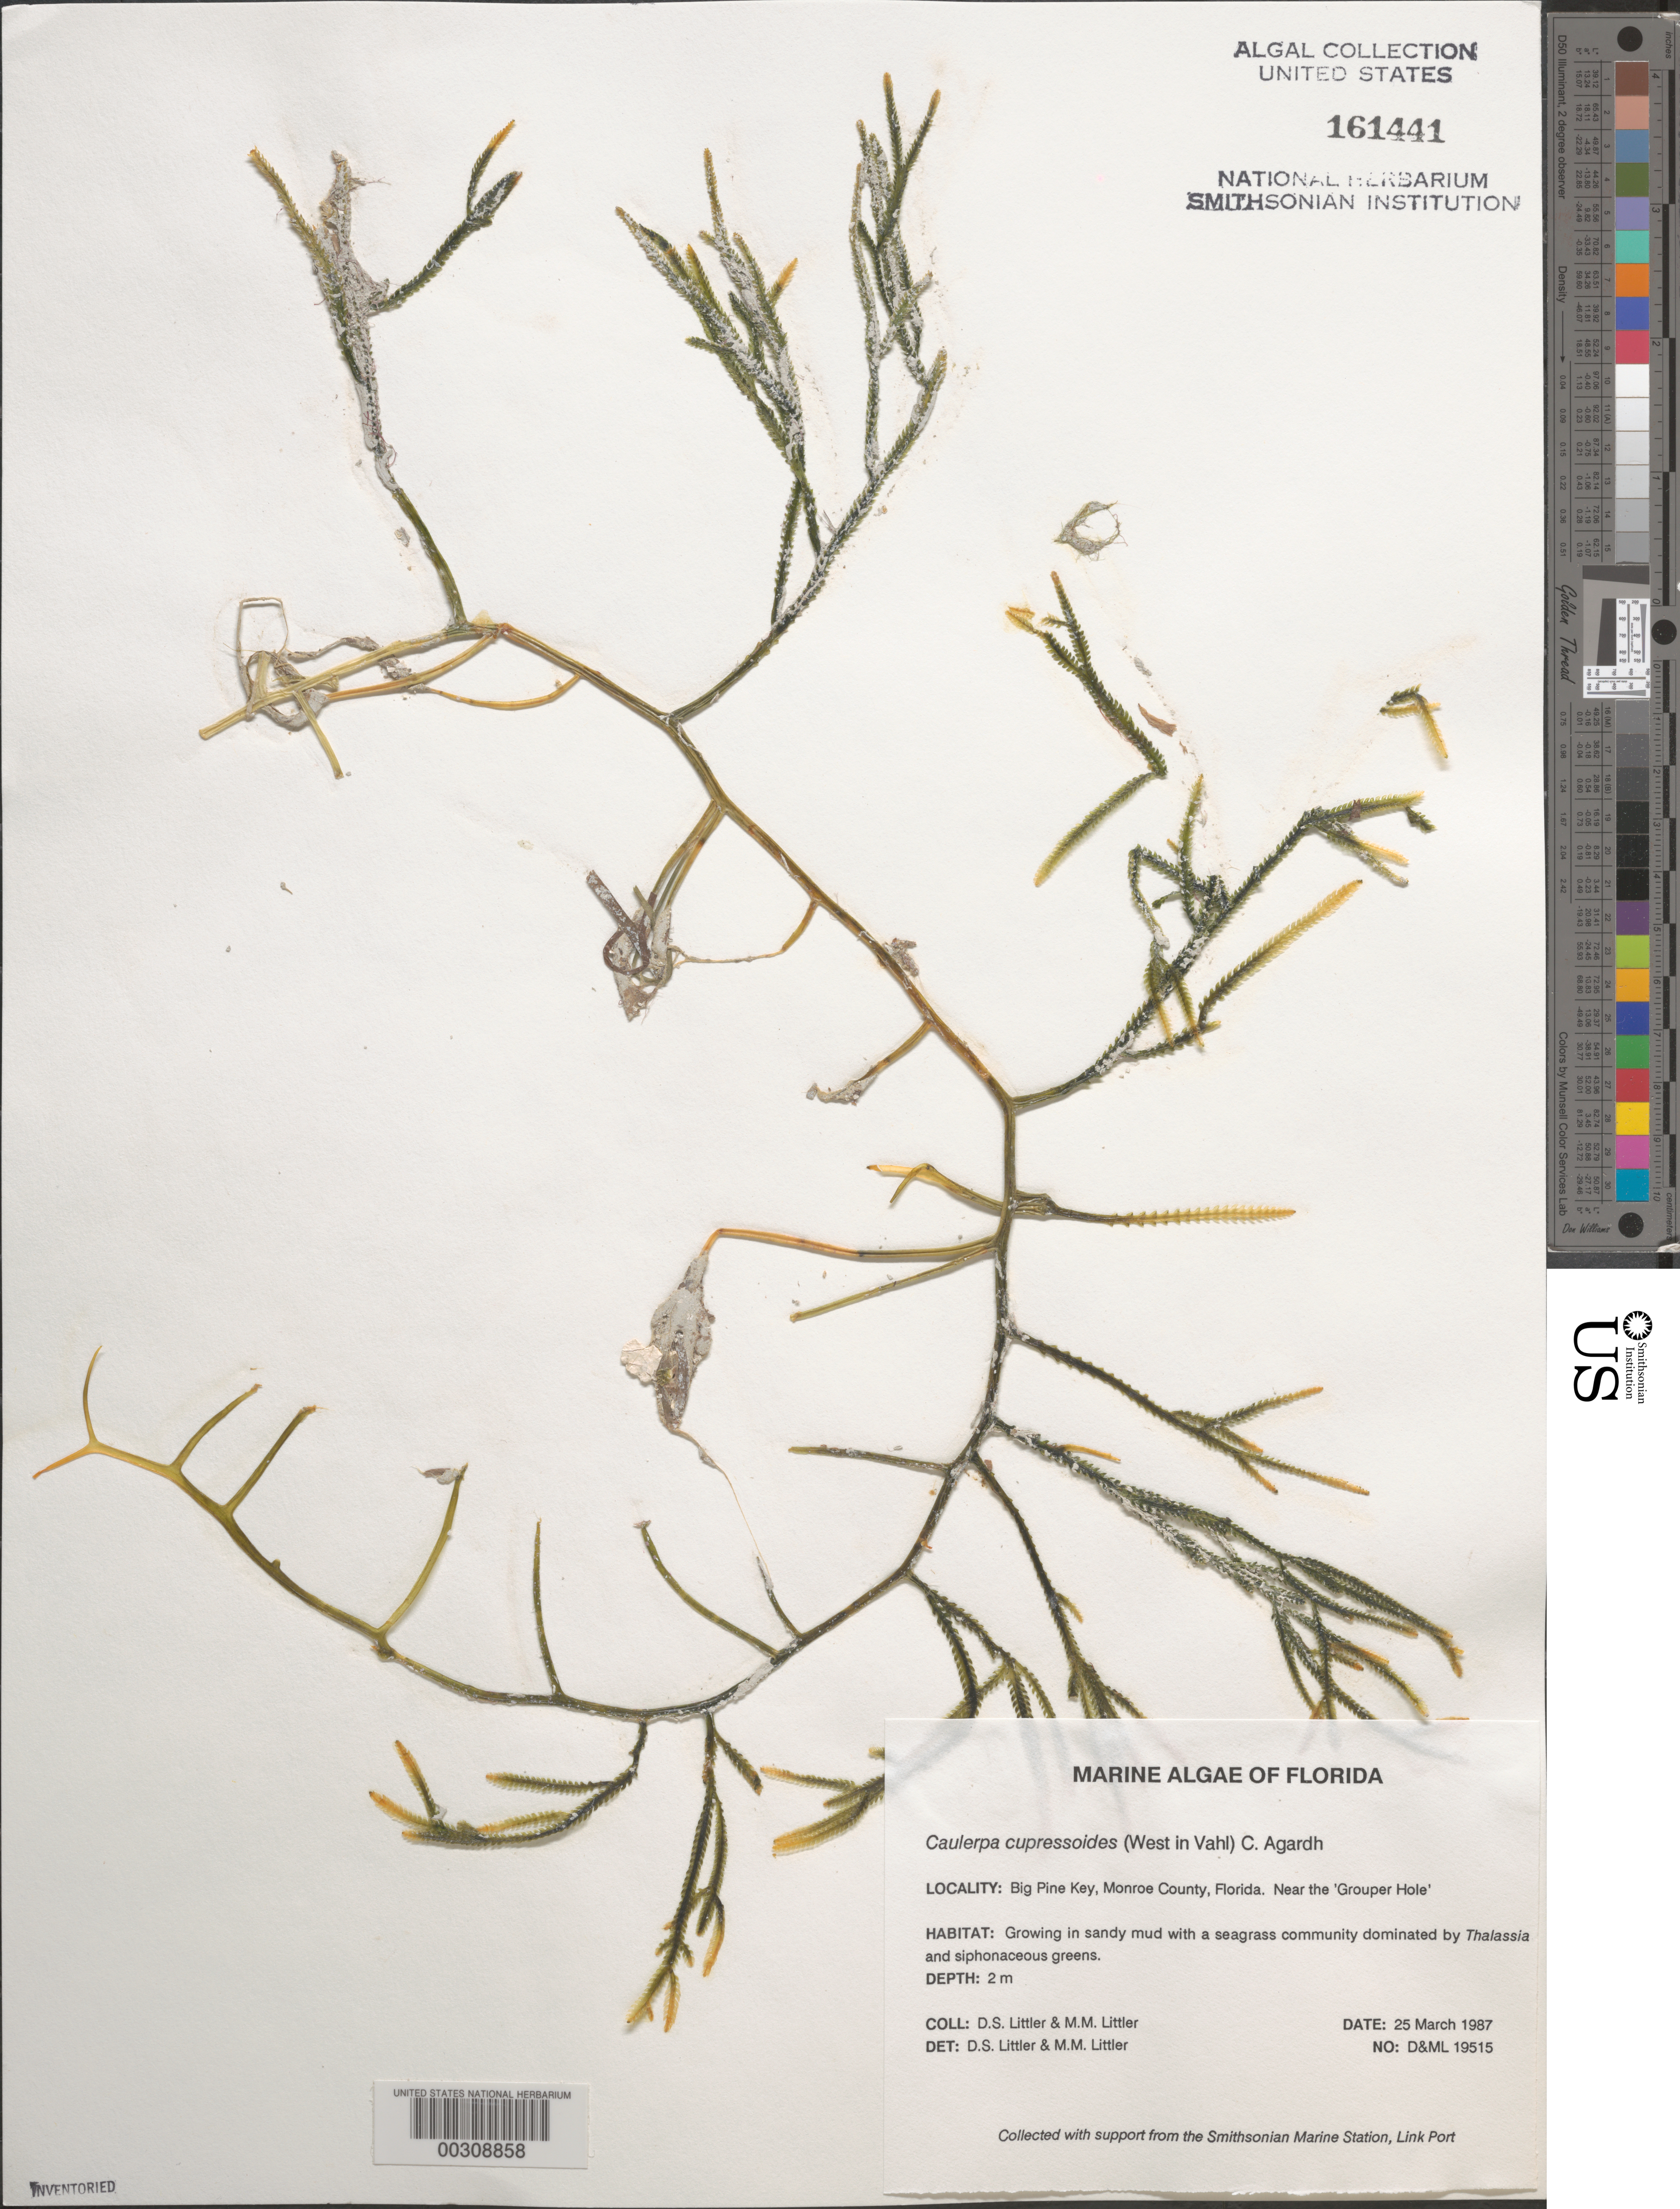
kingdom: Plantae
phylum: Chlorophyta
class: Ulvophyceae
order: Bryopsidales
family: Caulerpaceae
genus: Caulerpa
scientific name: Caulerpa cupressoides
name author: (Vahl) C. Agardh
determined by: Littler, D. S.; Littler, M. M.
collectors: D. S. Littler & M. M. Littler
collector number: D&ML 19515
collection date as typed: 25 Mar 1987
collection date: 1987-03-25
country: United States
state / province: Florida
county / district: Monroe County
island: Big Pine Key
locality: Near Grouper Hole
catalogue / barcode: US 161441